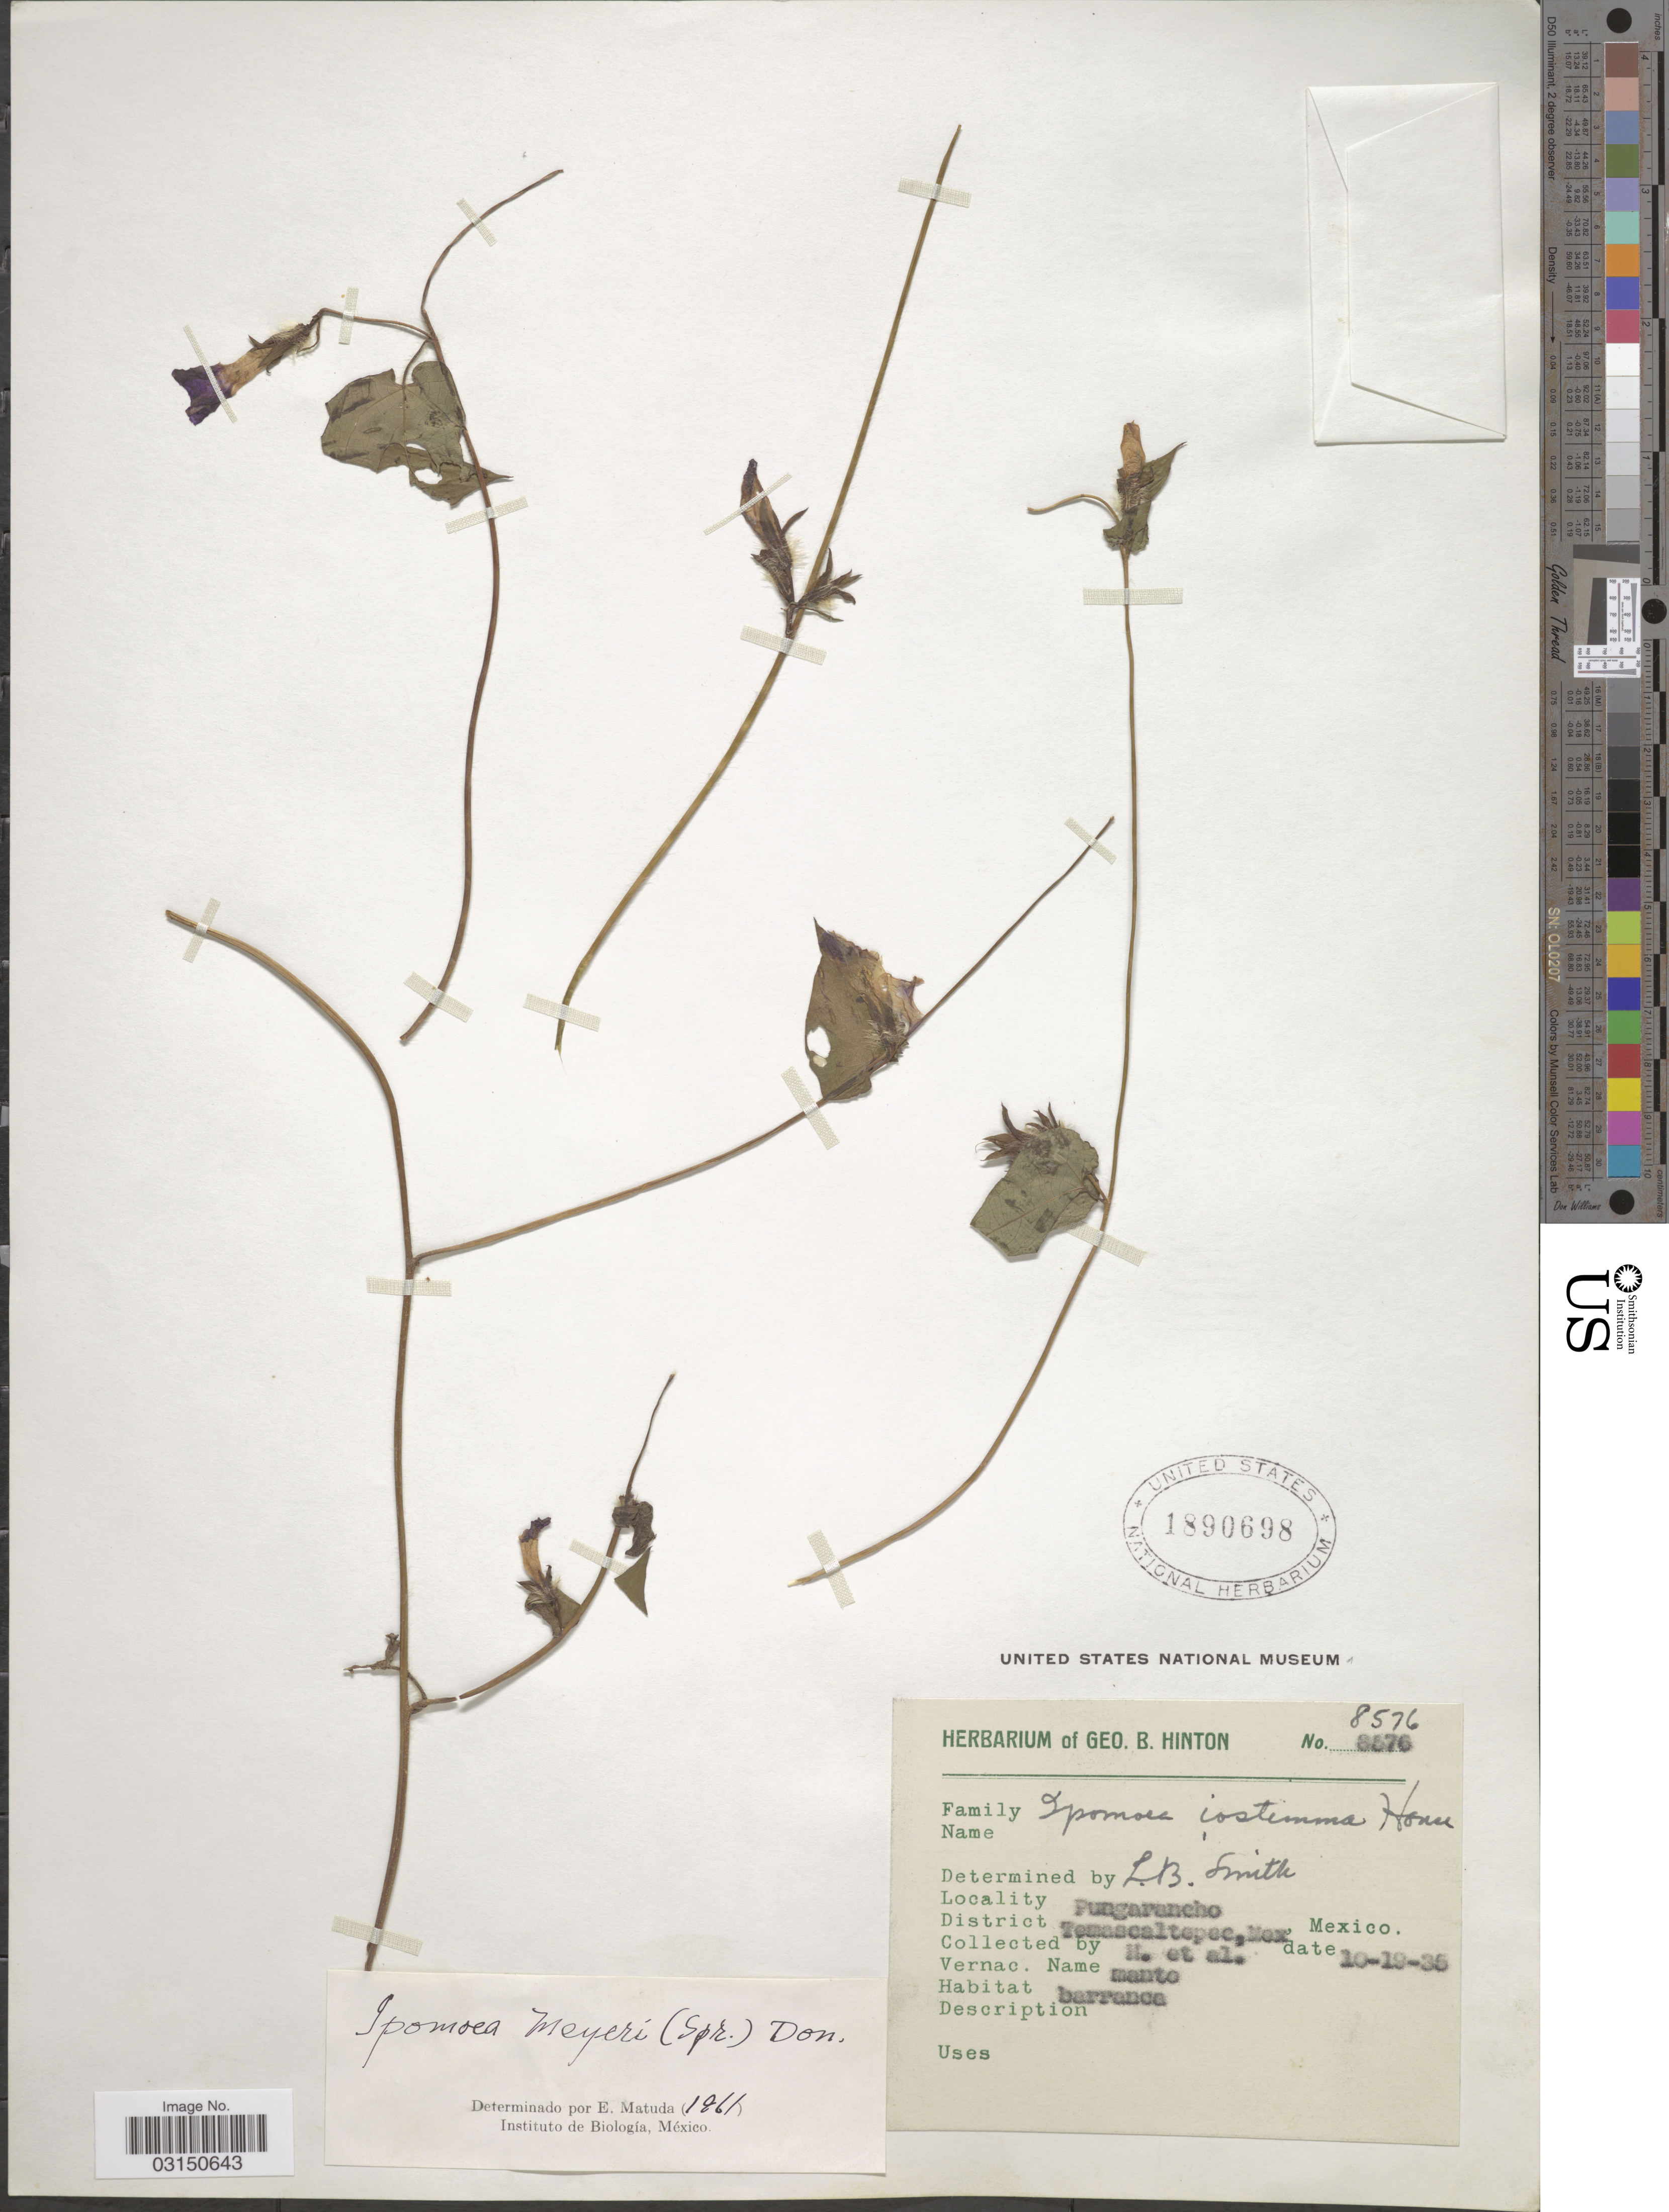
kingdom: Plantae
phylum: Tracheophyta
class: Magnoliopsida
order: Solanales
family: Convolvulaceae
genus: Ipomoea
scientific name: Ipomoea meyeri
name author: (Spreng.) G. Don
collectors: G. B. Hinton & et al.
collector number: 8576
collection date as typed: Transcribed d/m/y: 19/10/35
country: Mexico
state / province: México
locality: Pungarancho. District Temascaltepec.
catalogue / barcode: US 1890698